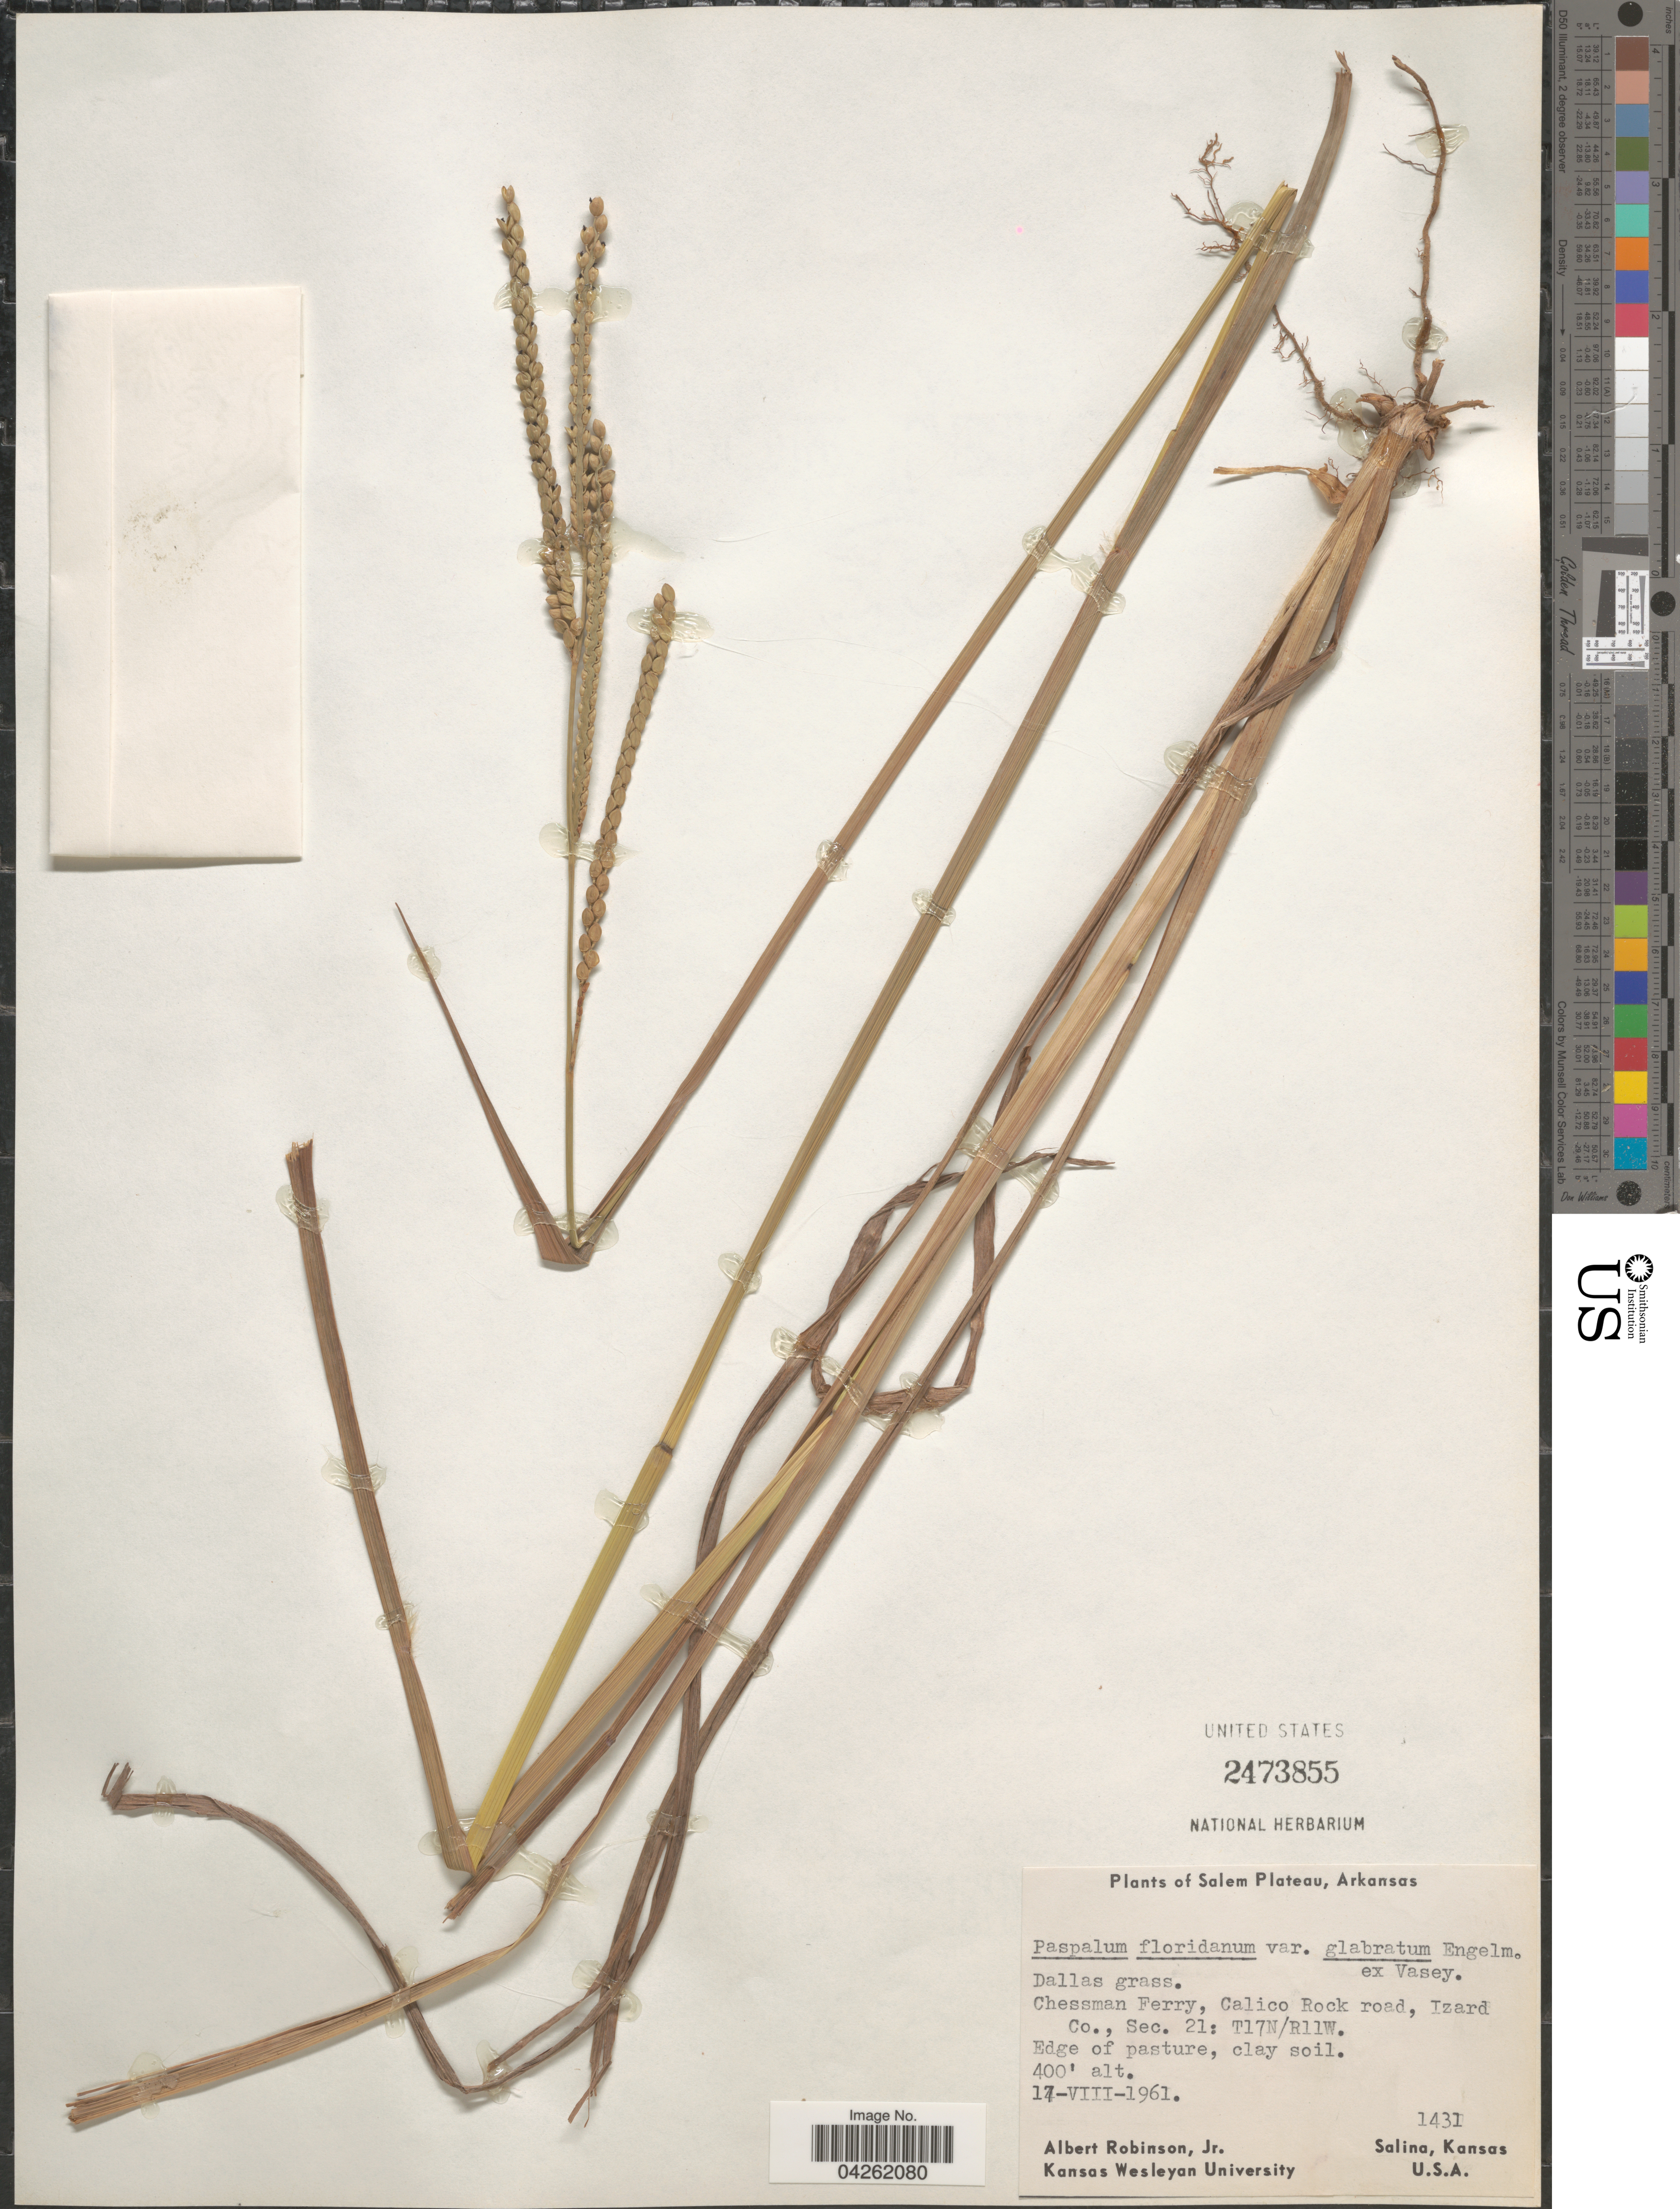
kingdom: Plantae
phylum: Tracheophyta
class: Liliopsida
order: Poales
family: Poaceae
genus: Paspalum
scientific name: Paspalum floridanum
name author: Michx.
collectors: A. Robinson Jr.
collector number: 1431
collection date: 1961-08-17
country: United States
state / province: Arkansas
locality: Salem Plateau. Chessman Ferry, Calico Rock road, Izard Co., Sec. 21: T17N/R11W.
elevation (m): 122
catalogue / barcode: US 2473855